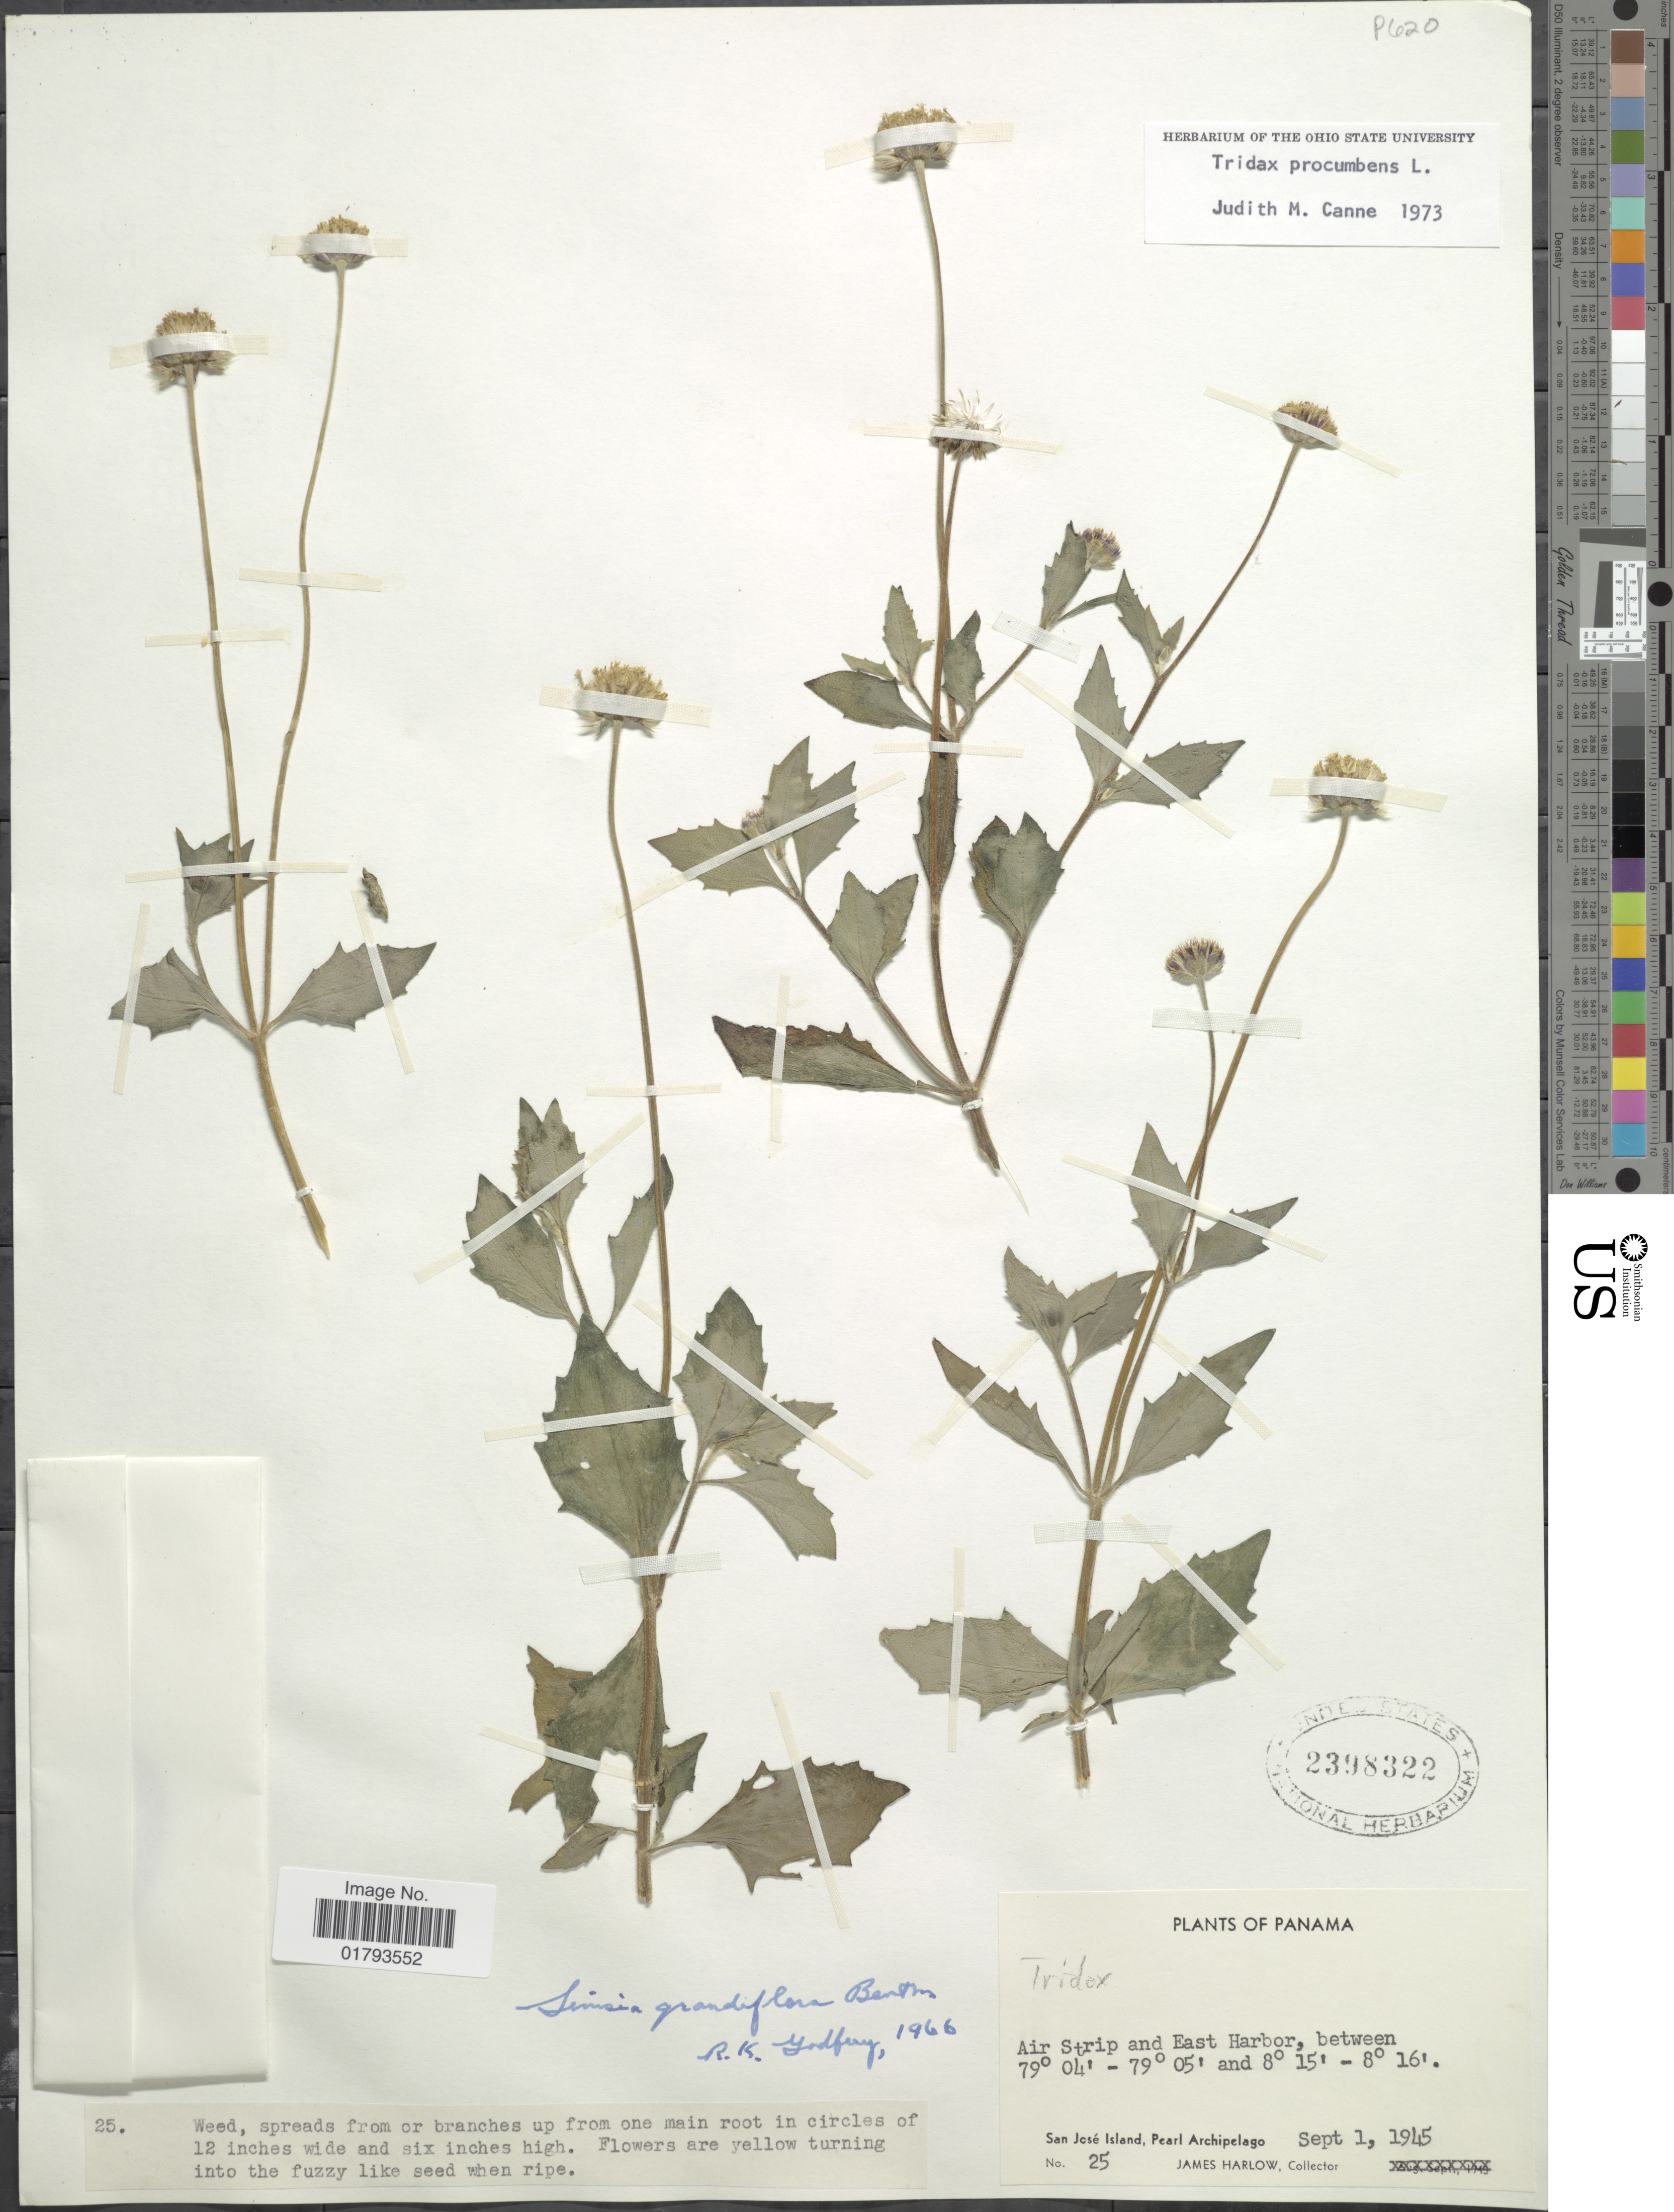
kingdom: Plantae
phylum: Tracheophyta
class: Magnoliopsida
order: Asterales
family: Asteraceae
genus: Tridax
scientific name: Tridax procumbens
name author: L.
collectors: J. Harlow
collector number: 25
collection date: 1945-09-01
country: Panama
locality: Air Strip and East Harbor. San Jose Island, Pearl Archipelago.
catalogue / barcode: US 2398322